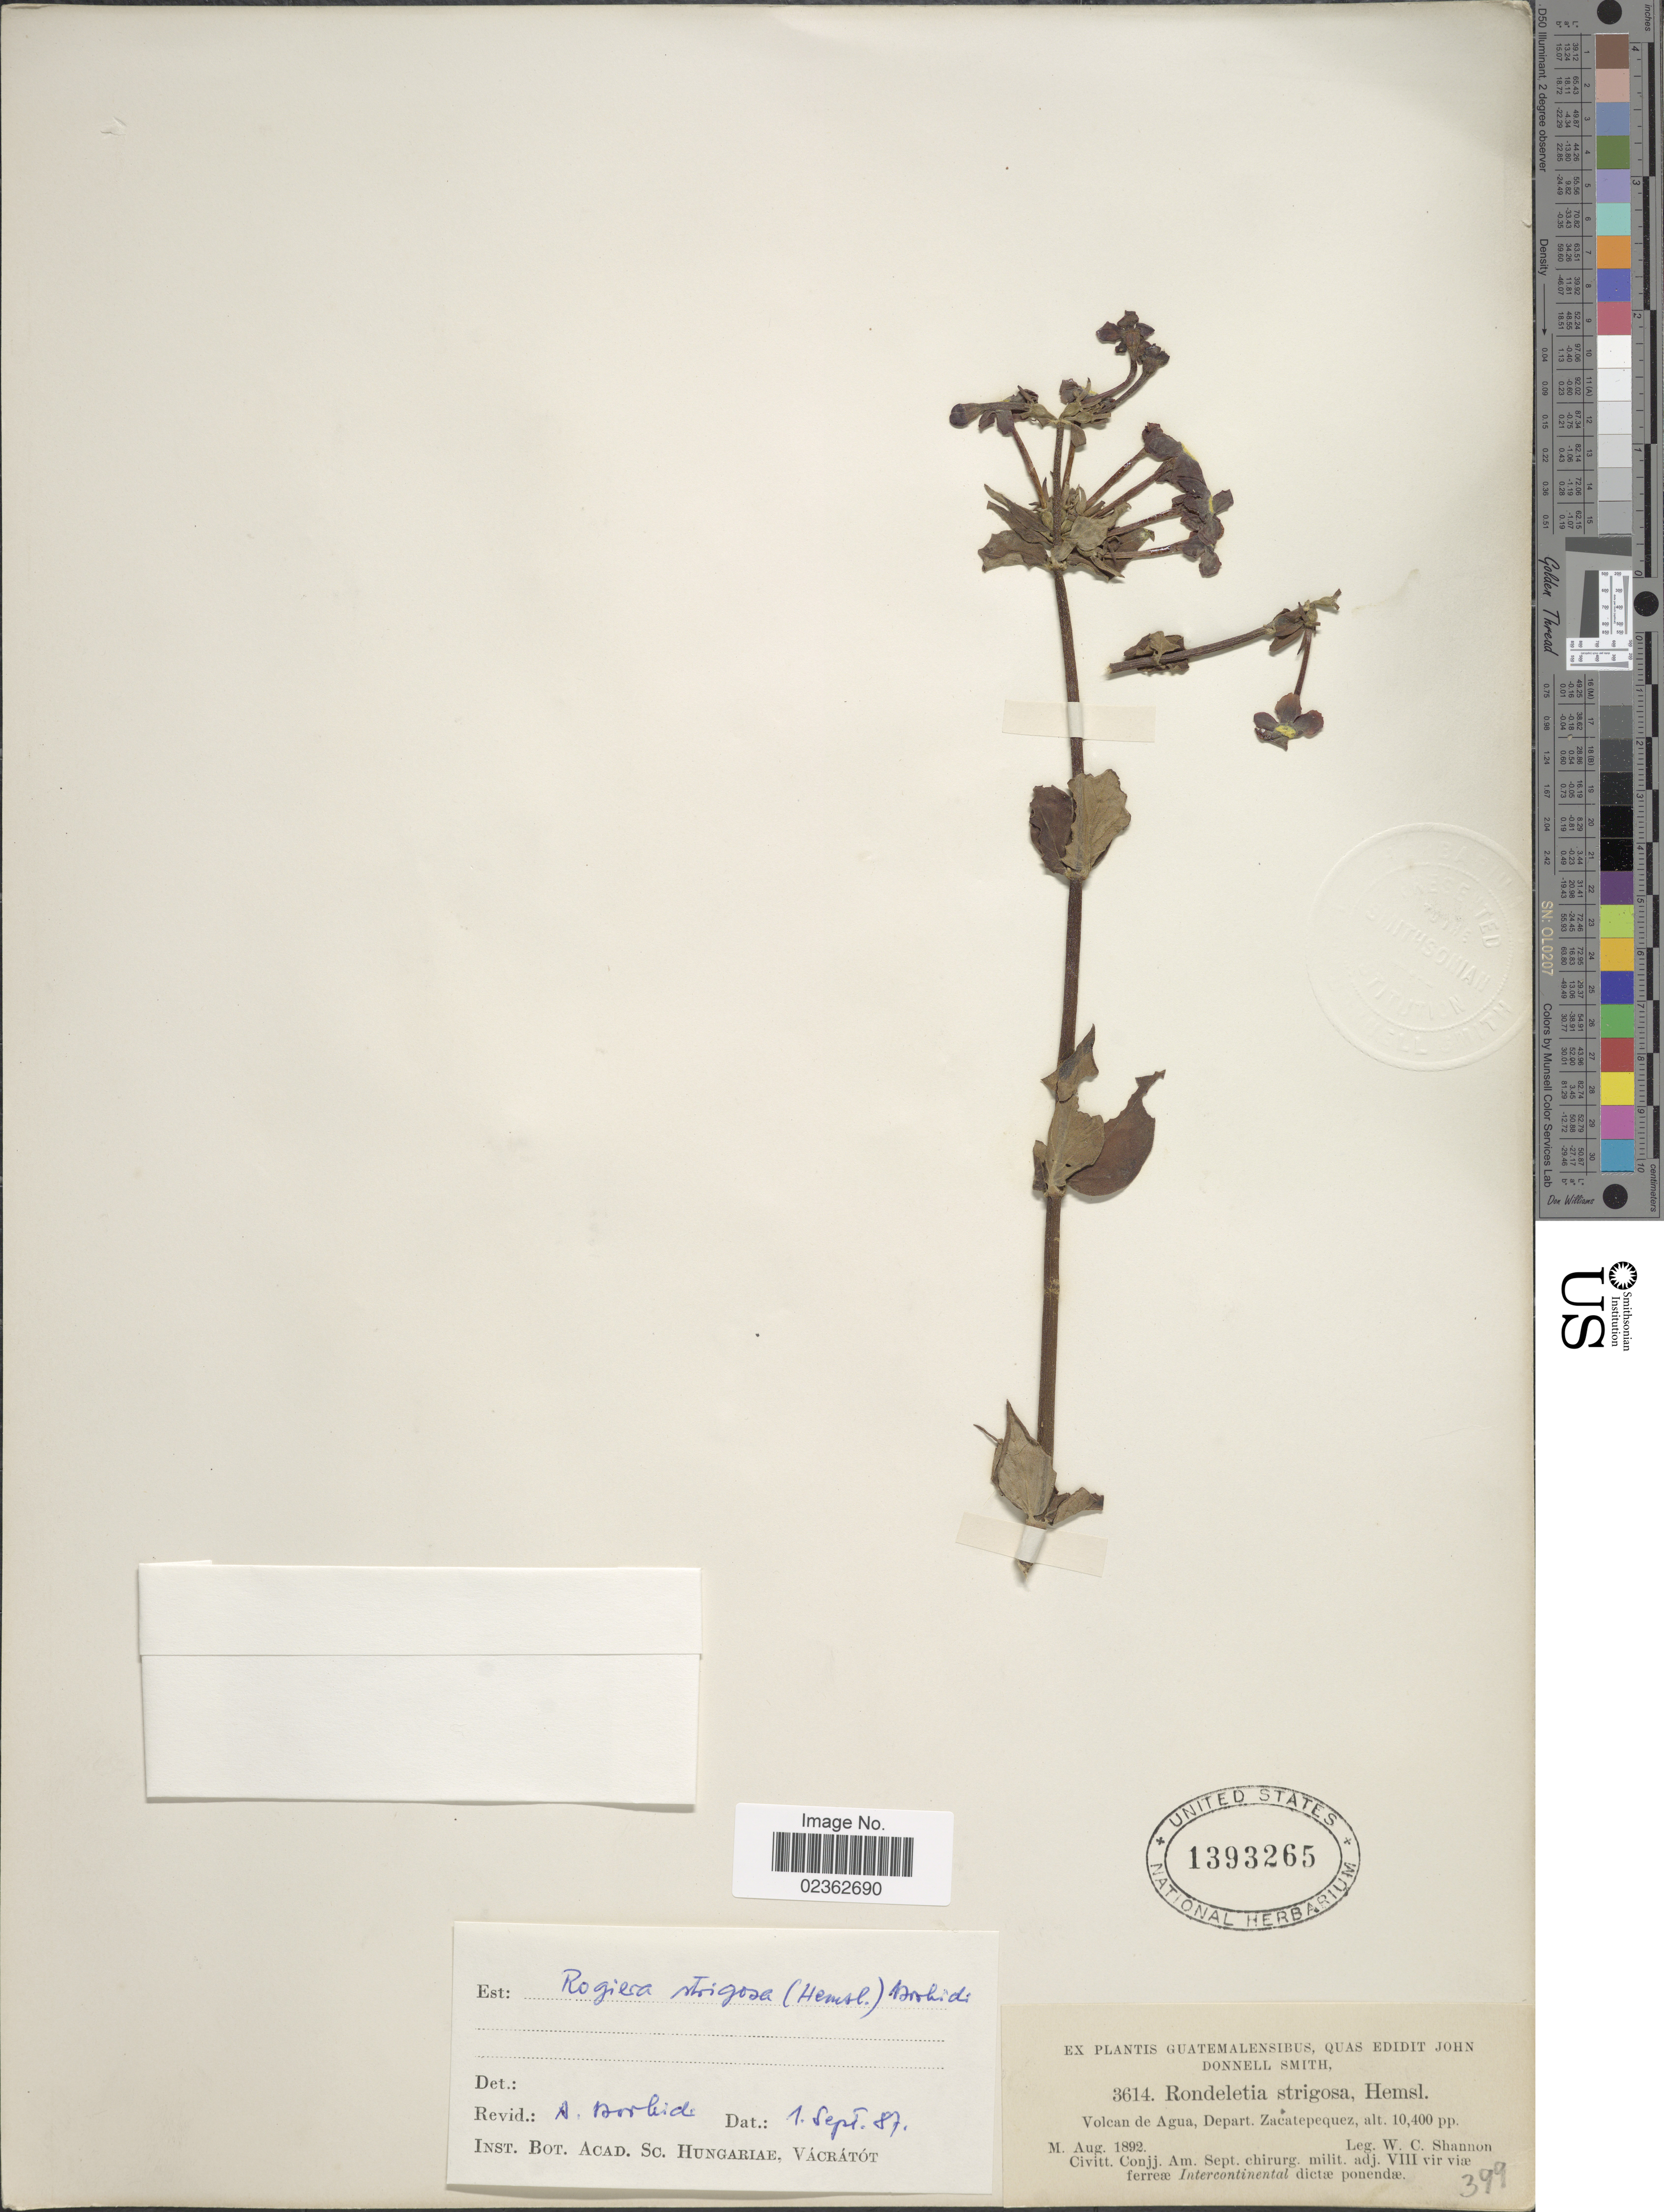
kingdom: Plantae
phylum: Tracheophyta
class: Magnoliopsida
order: Gentianales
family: Rubiaceae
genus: Rogiera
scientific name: Rogiera strigosa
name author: (Benth.) Borhidi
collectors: W. C. Shannon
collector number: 3614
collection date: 1892-08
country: Guatemala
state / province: Sacatepéquez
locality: Volcan de Agua, Depart. Zacatepequez.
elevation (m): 3170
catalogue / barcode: US 1393265